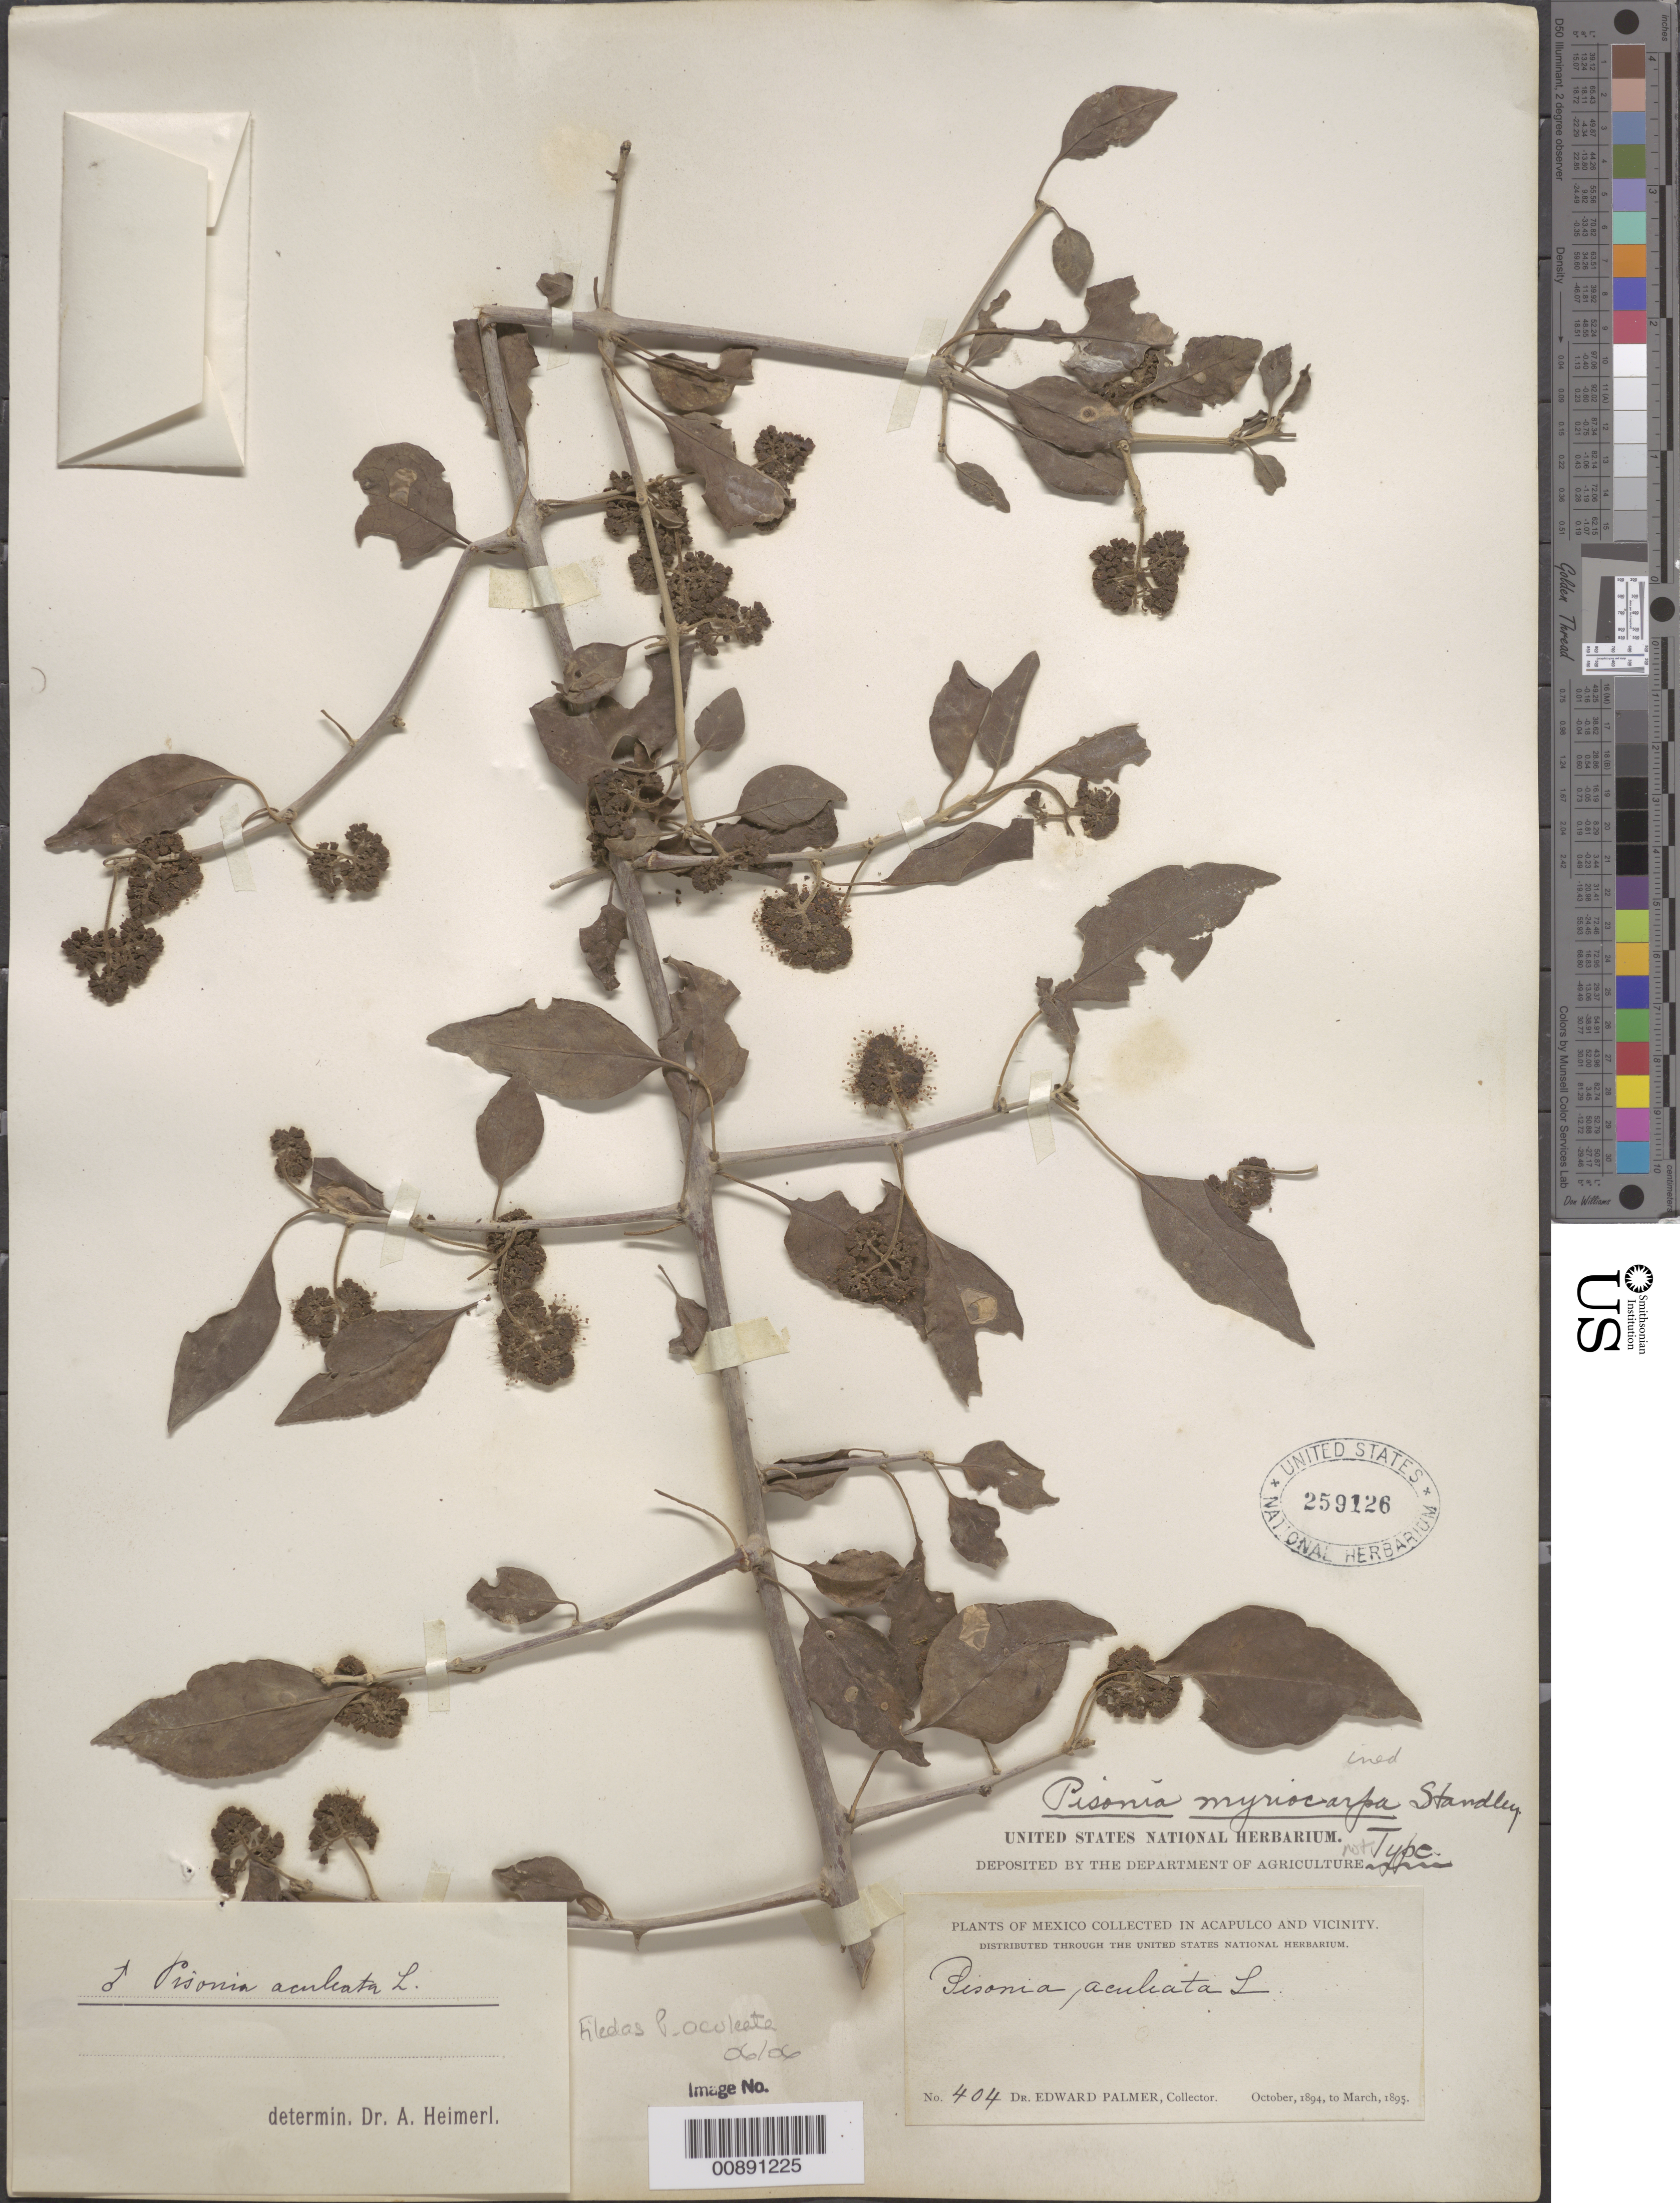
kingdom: Plantae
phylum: Tracheophyta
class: Magnoliopsida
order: Caryophyllales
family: Nyctaginaceae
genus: Pisonia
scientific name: Pisonia aculeata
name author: L.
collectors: E. Palmer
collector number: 404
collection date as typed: Oct 1894 to -- Mar 1895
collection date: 1894-10/1895-03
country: Mexico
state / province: Guerrero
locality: Acapulco, Guerrero and vicinity.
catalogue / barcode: US 259126